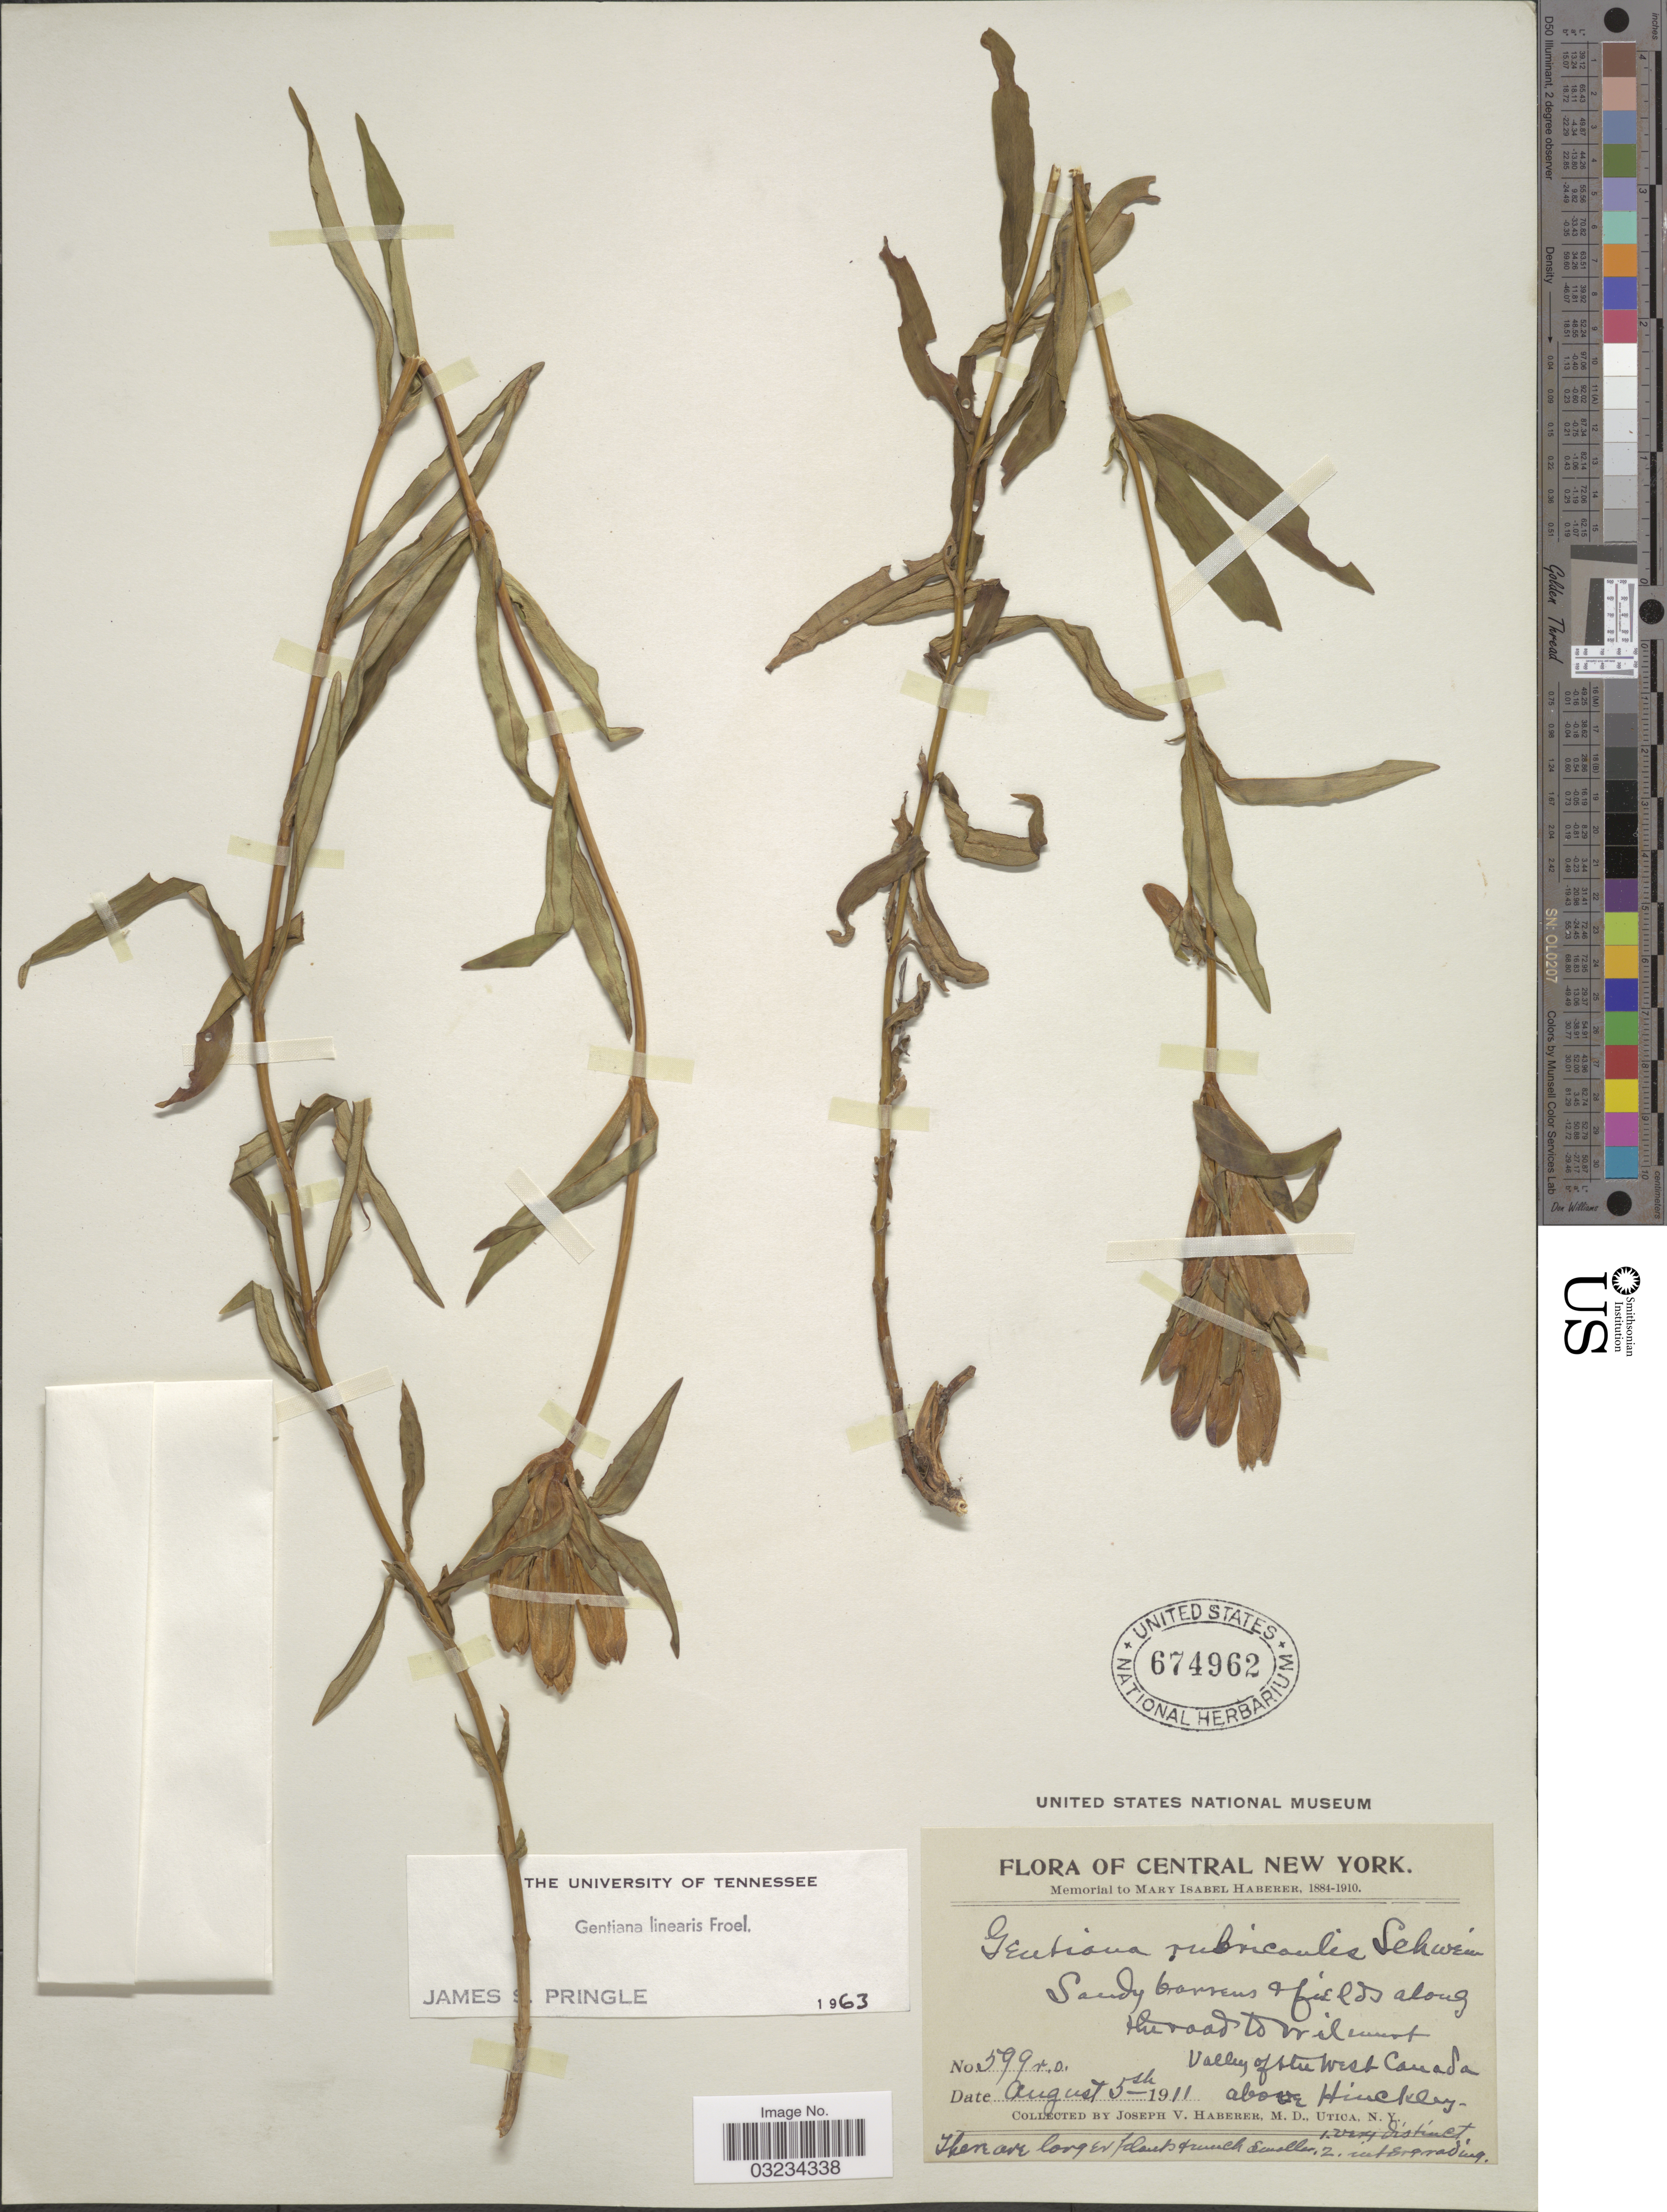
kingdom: Plantae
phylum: Tracheophyta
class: Magnoliopsida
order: Gentianales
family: Gentianaceae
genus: Gentiana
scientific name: Gentiana linearis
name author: Froel.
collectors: J. V. Haberer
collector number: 599r.o.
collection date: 1911-08-05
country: United States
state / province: New York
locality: Central New York. Along the road to Wilmot [interpreted] Valley of the West Canada above Hinckley.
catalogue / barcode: US 674962